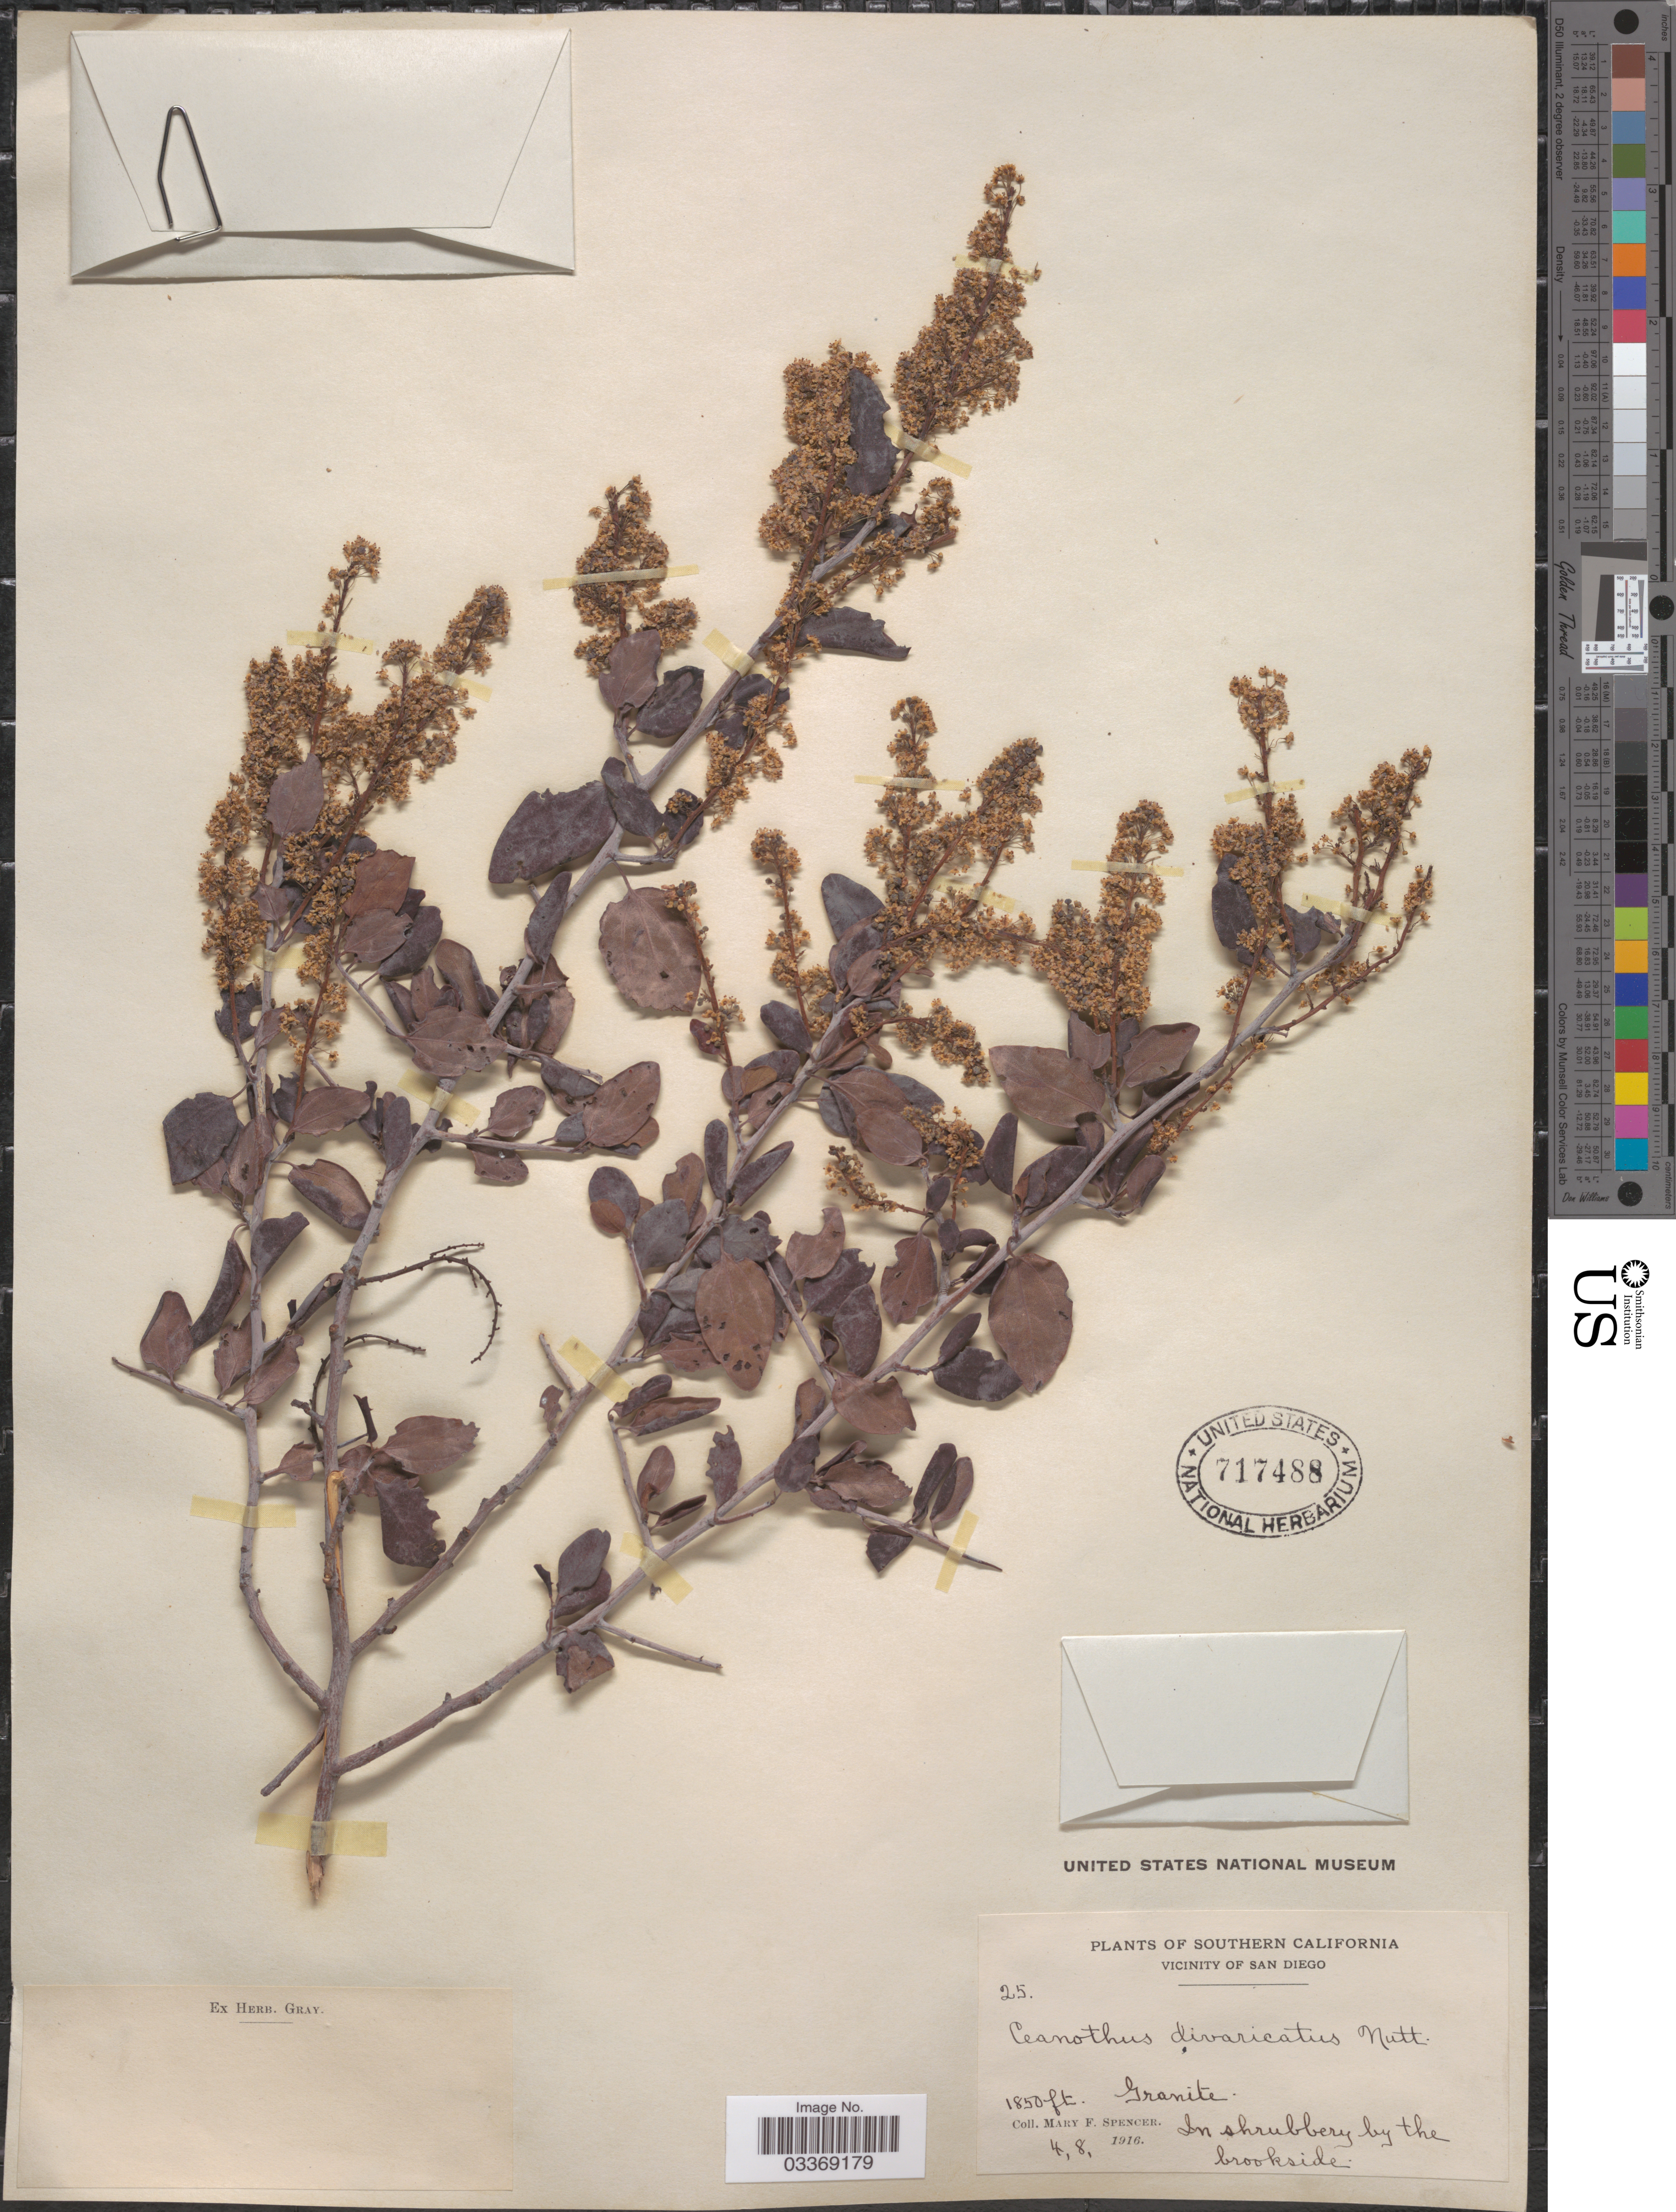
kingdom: Plantae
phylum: Tracheophyta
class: Magnoliopsida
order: Rosales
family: Rhamnaceae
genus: Ceanothus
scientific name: Ceanothus divaricatus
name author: Nutt. ex Torr. & S.F. Gray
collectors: M. Spencer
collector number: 25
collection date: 1916-04-08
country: United States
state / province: California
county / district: San Diego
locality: Southern California, Vicinity of San Diego.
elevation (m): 564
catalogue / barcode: US 717488